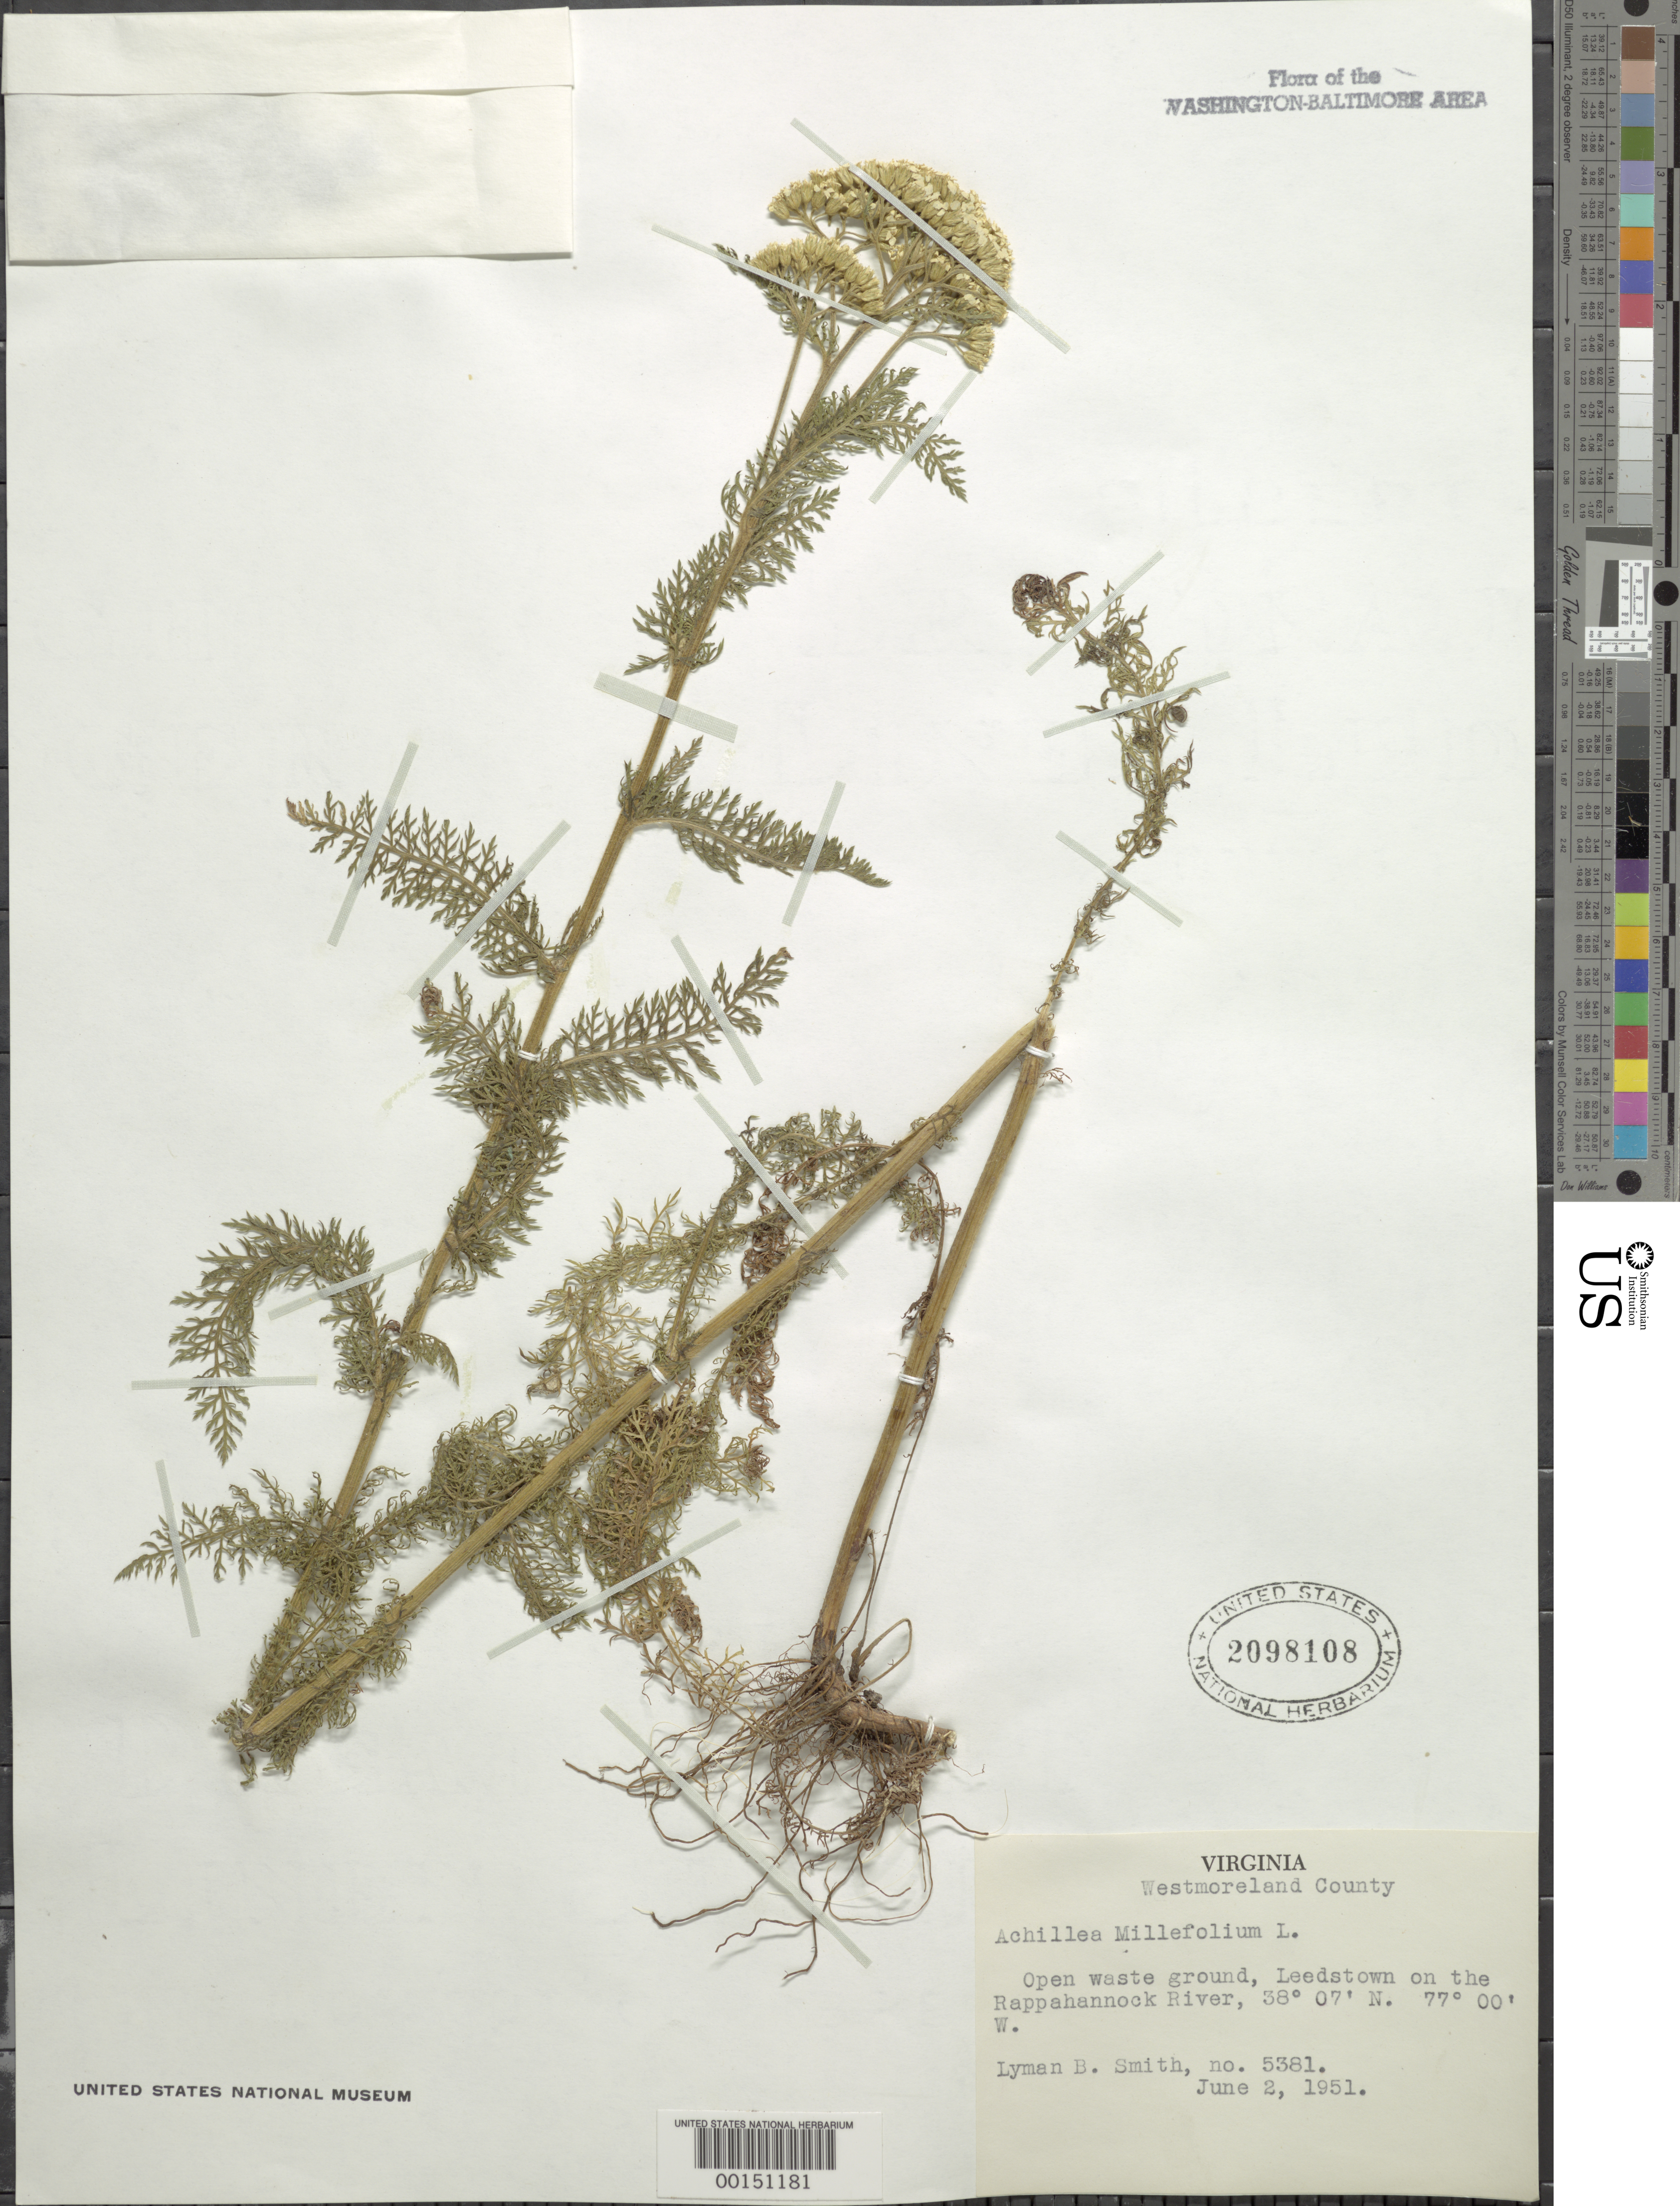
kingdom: Plantae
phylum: Tracheophyta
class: Magnoliopsida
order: Asterales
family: Asteraceae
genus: Achillea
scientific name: Achillea millefolium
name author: L.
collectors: L. Smith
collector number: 5381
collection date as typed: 02 Jun 1951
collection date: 1951-06-02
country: United States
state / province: Virginia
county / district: Westmoreland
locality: Leedstown, Rappahannock River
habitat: Open waste ground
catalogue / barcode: US 2098108